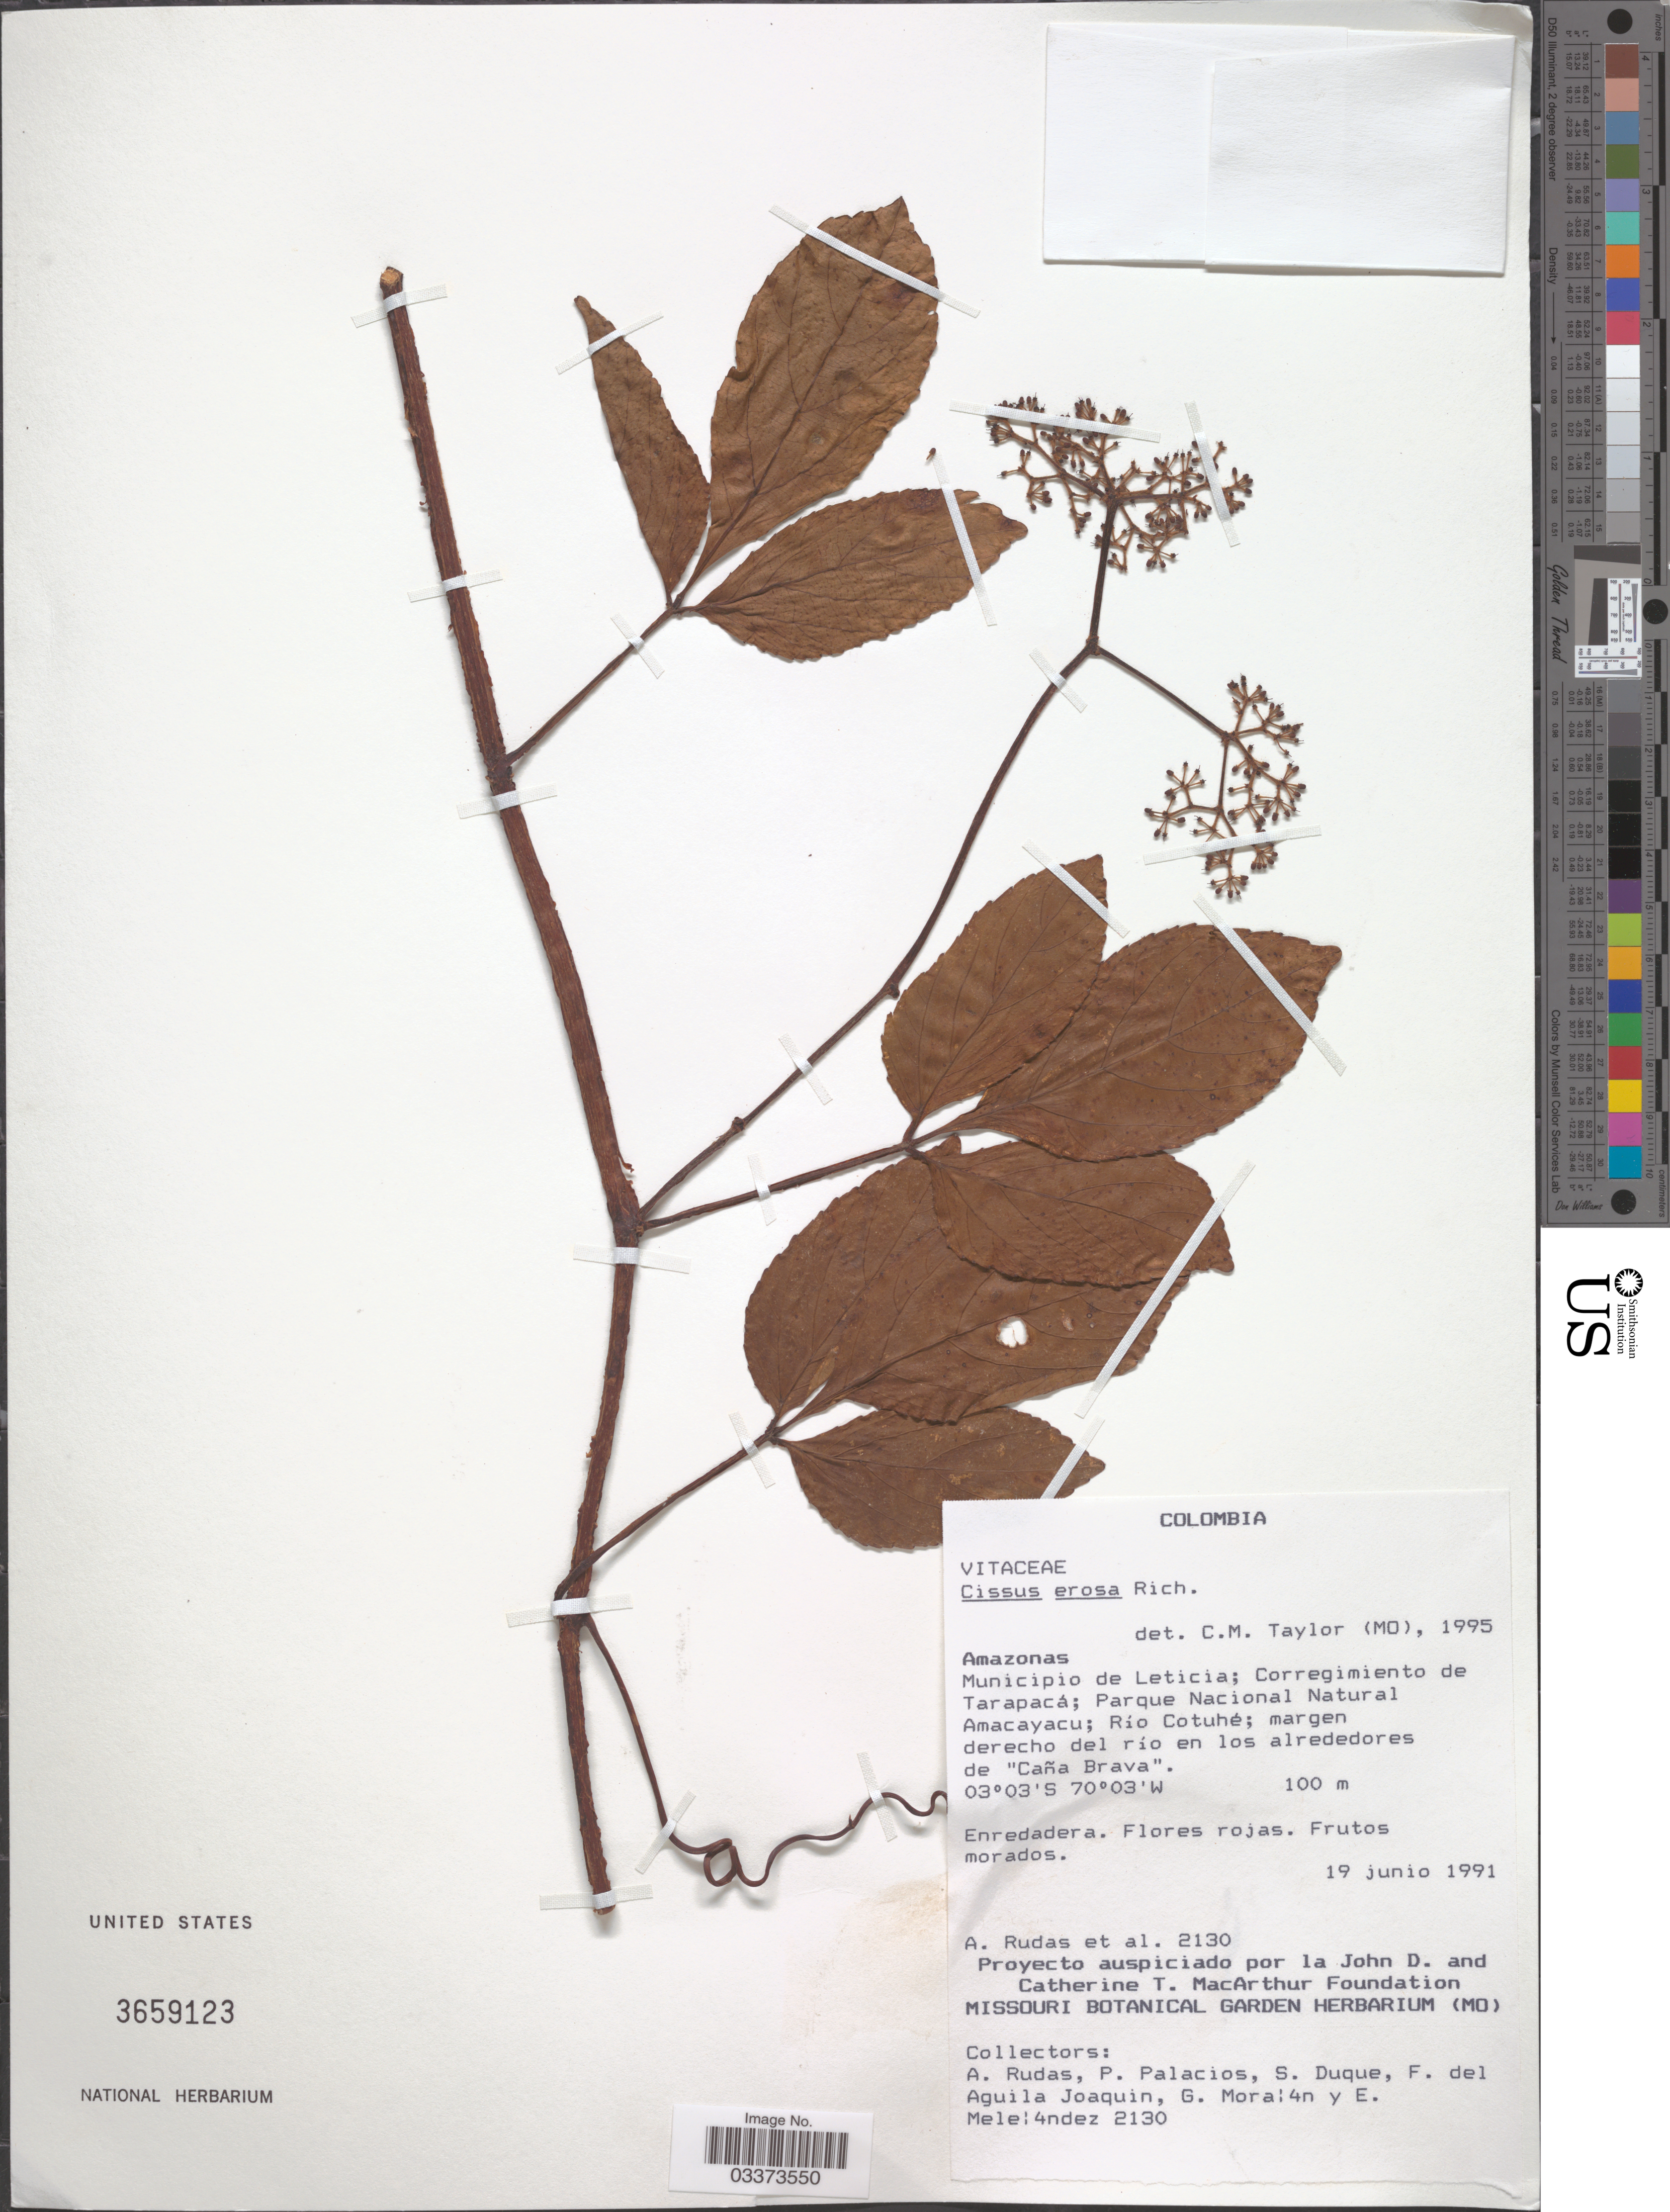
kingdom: Plantae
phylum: Tracheophyta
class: Magnoliopsida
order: Vitales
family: Vitaceae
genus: Cissus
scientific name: Cissus erosa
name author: Rich.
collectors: A. Rudas, P. Palacios, S. Duque, F. Aguila Joaquin & et al.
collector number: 2130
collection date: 1991-06-19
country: Colombia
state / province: Amazônas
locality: Municipio de Leticia; Corregimiento de Tarapacá; Parque Nacional Natural Amacayacu; Río Cotuhé; margen derecha del río en los alrededores de "Caña Brava".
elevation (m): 100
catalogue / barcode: US 3659123